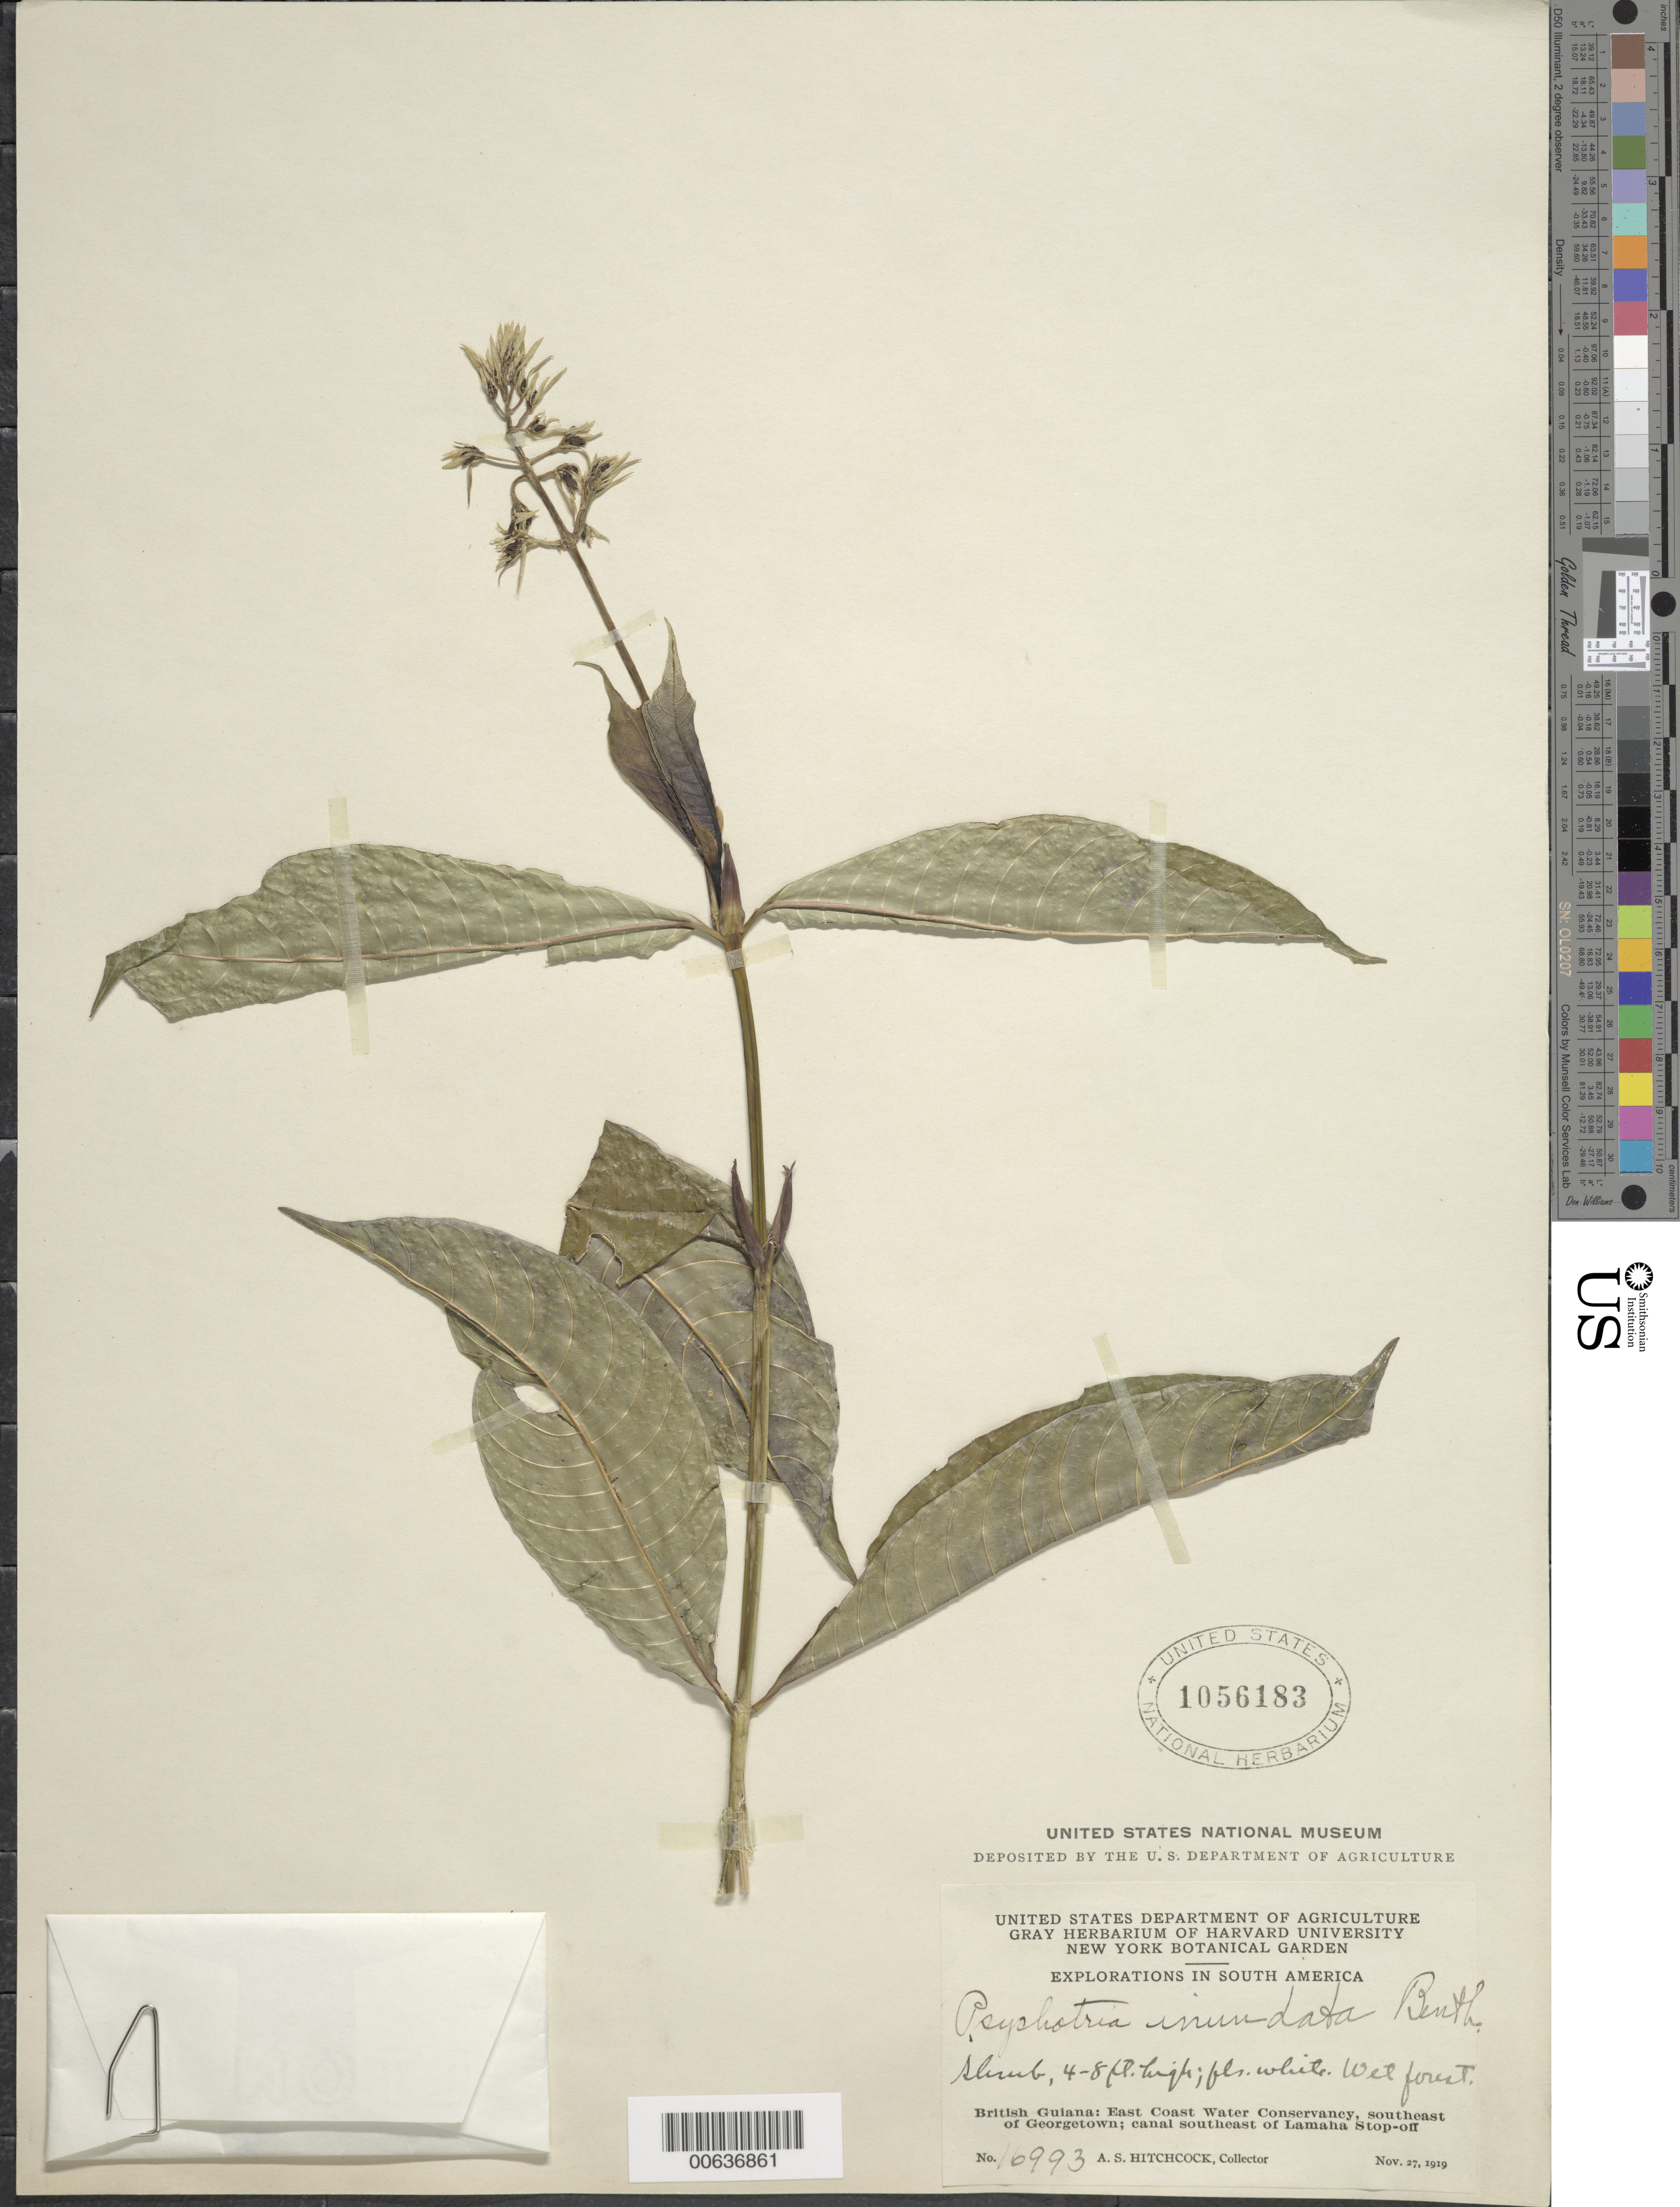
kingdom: Plantae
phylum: Tracheophyta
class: Magnoliopsida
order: Gentianales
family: Rubiaceae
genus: Palicourea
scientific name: Palicourea violacea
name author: (Aubl.) A. Rich.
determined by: Kirkbride, J. H., Jr.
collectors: A. S. Hitchcock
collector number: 16993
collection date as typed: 27-Nov-19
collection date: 1919-11-27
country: Guyana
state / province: Demerara-Mahaica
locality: Georgetown, SE of, East Coast Water Conservancy; canal SE of Lamaha Stop-off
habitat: Wet forest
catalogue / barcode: US 1056183